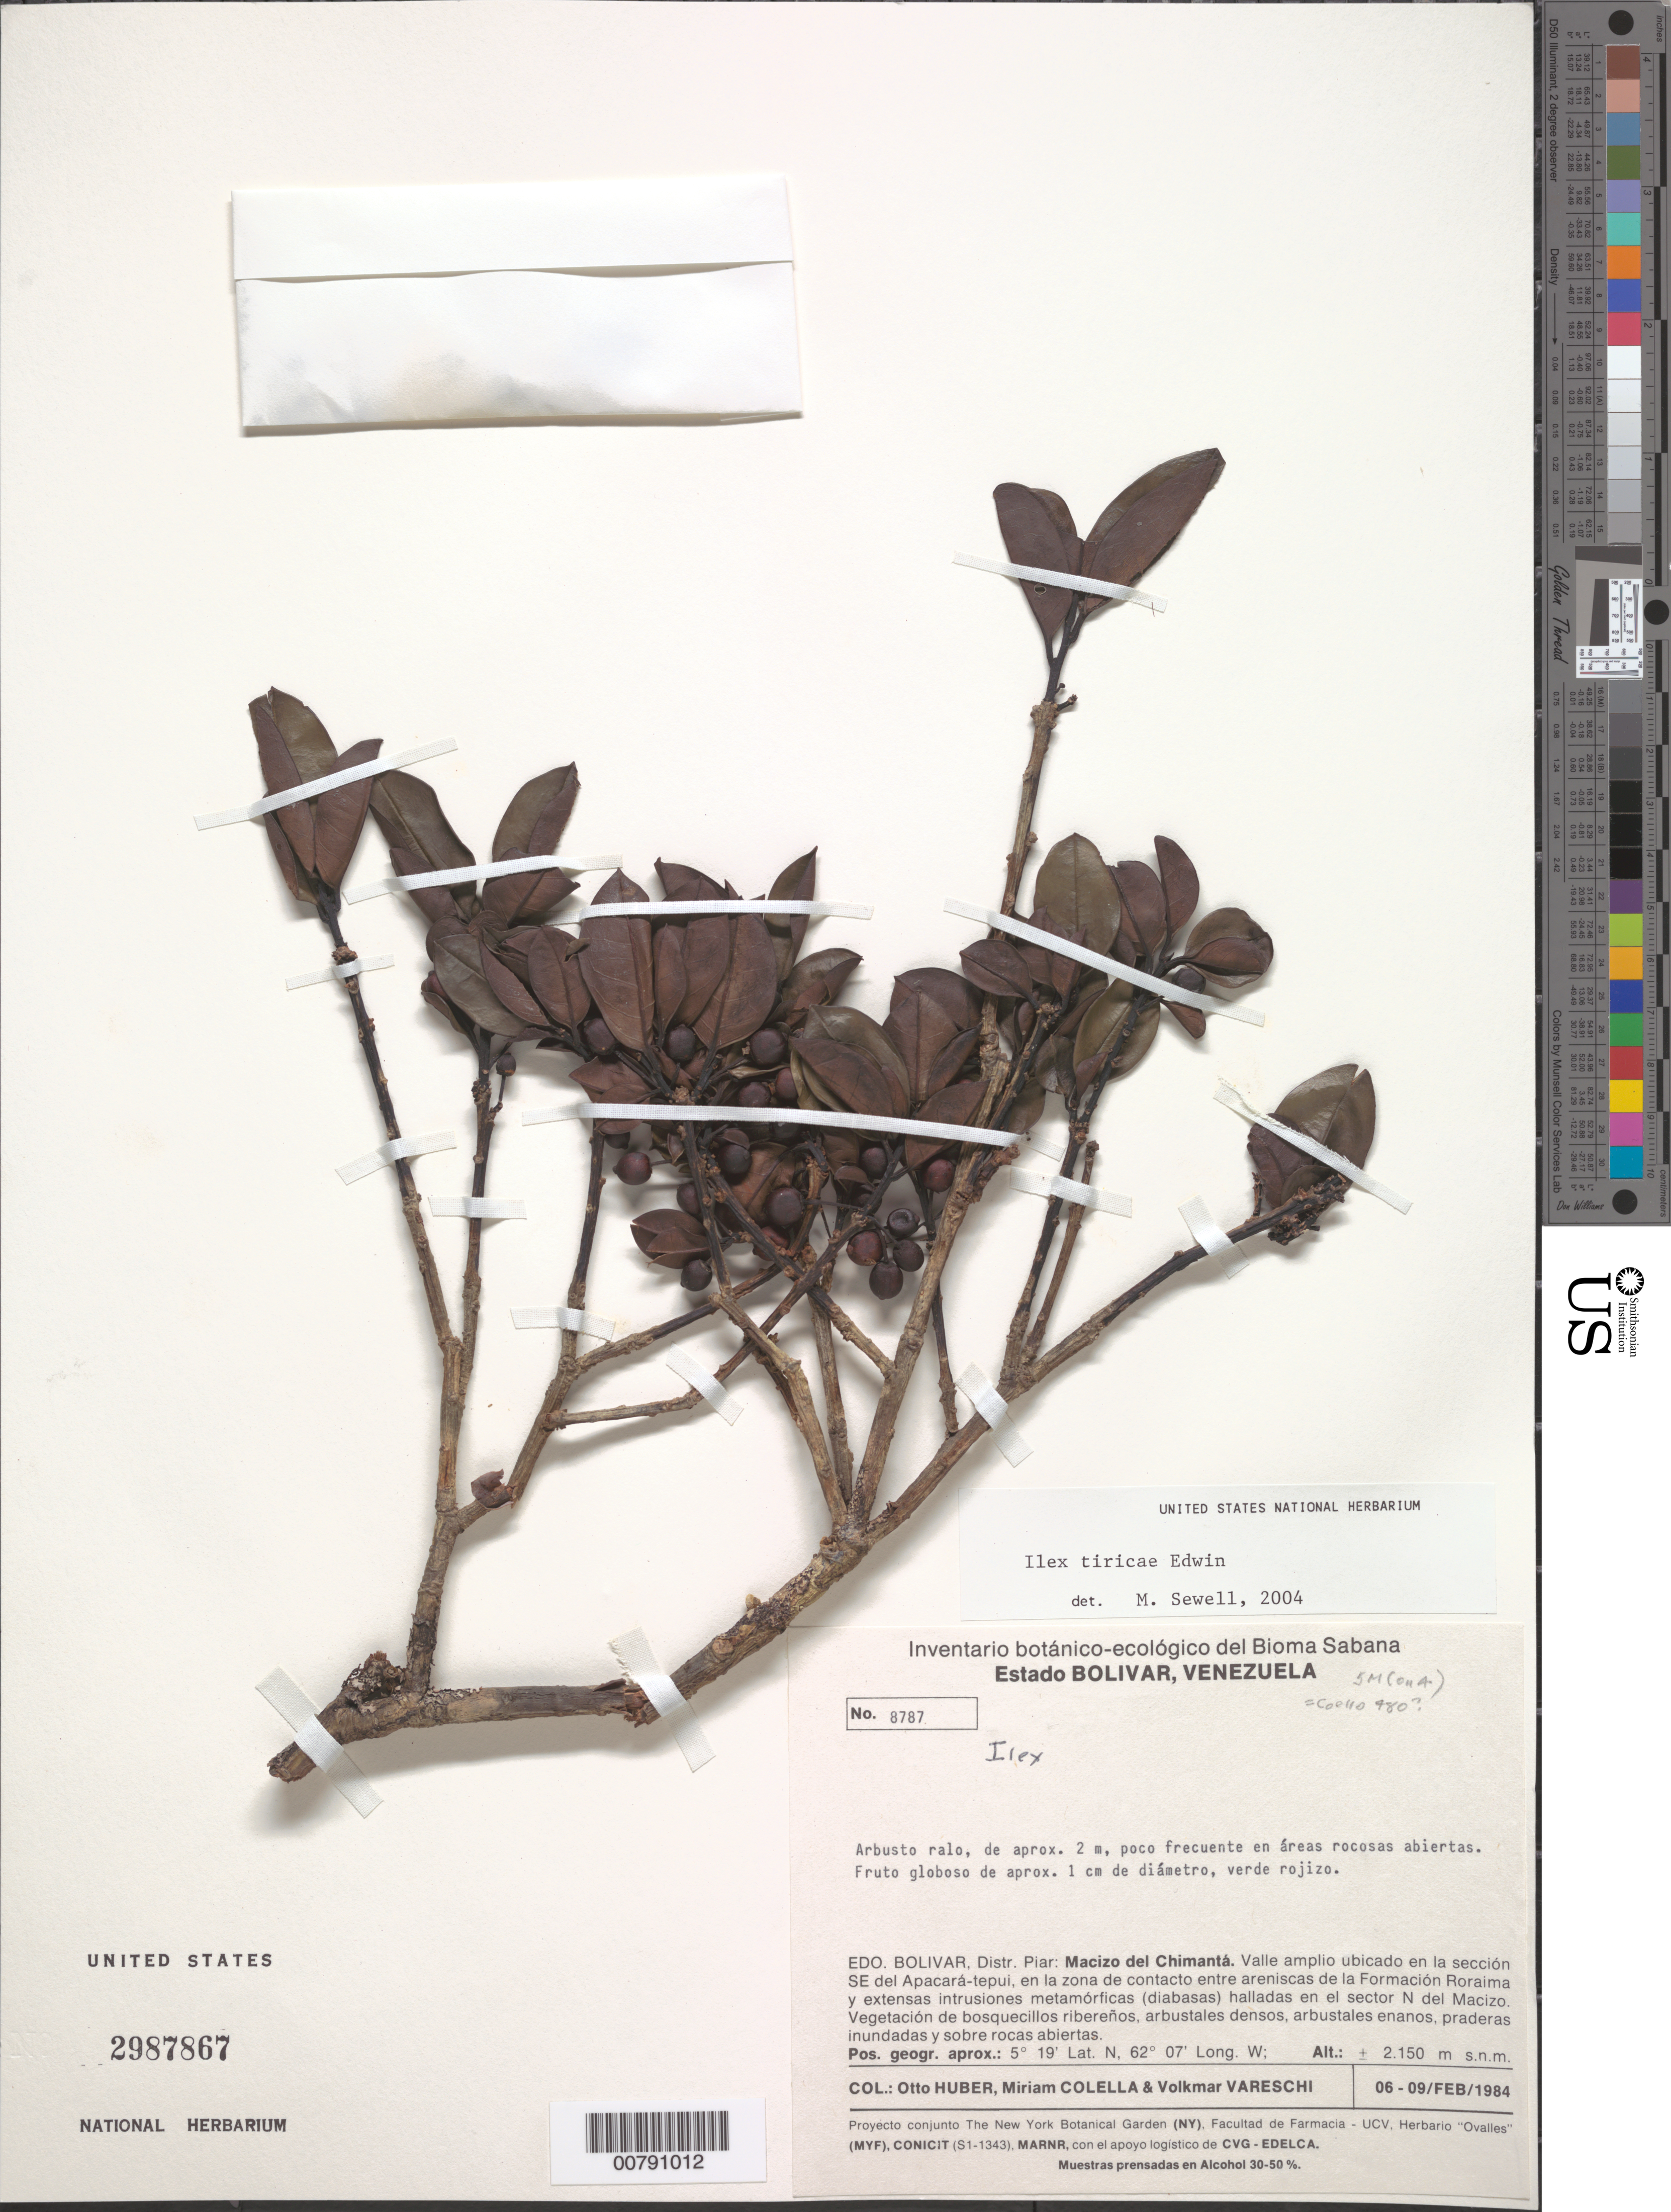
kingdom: Plantae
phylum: Tracheophyta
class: Magnoliopsida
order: Aquifoliales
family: Aquifoliaceae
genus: Ilex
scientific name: Ilex tiricae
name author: Edwin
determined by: Sewell, M.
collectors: O. Huber, M. Colella & V. Vareschi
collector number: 8787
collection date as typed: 6-Feb-85 to 9-Feb-85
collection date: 1985-02-06/1985-02-09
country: Venezuela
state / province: Bolívar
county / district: Piar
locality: Macizo del Chimantá, sector SE del Apacará-tepuí; entre areniscas de la Formacion Roraima y el sector N del Macizo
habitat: Areas rocosas abiertas; vegetación de bosquecillos ribereños, arbustales densos, arbustales enanos, praderas inundadas y sobre rocas abiertas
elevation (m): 2150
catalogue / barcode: US 2987867